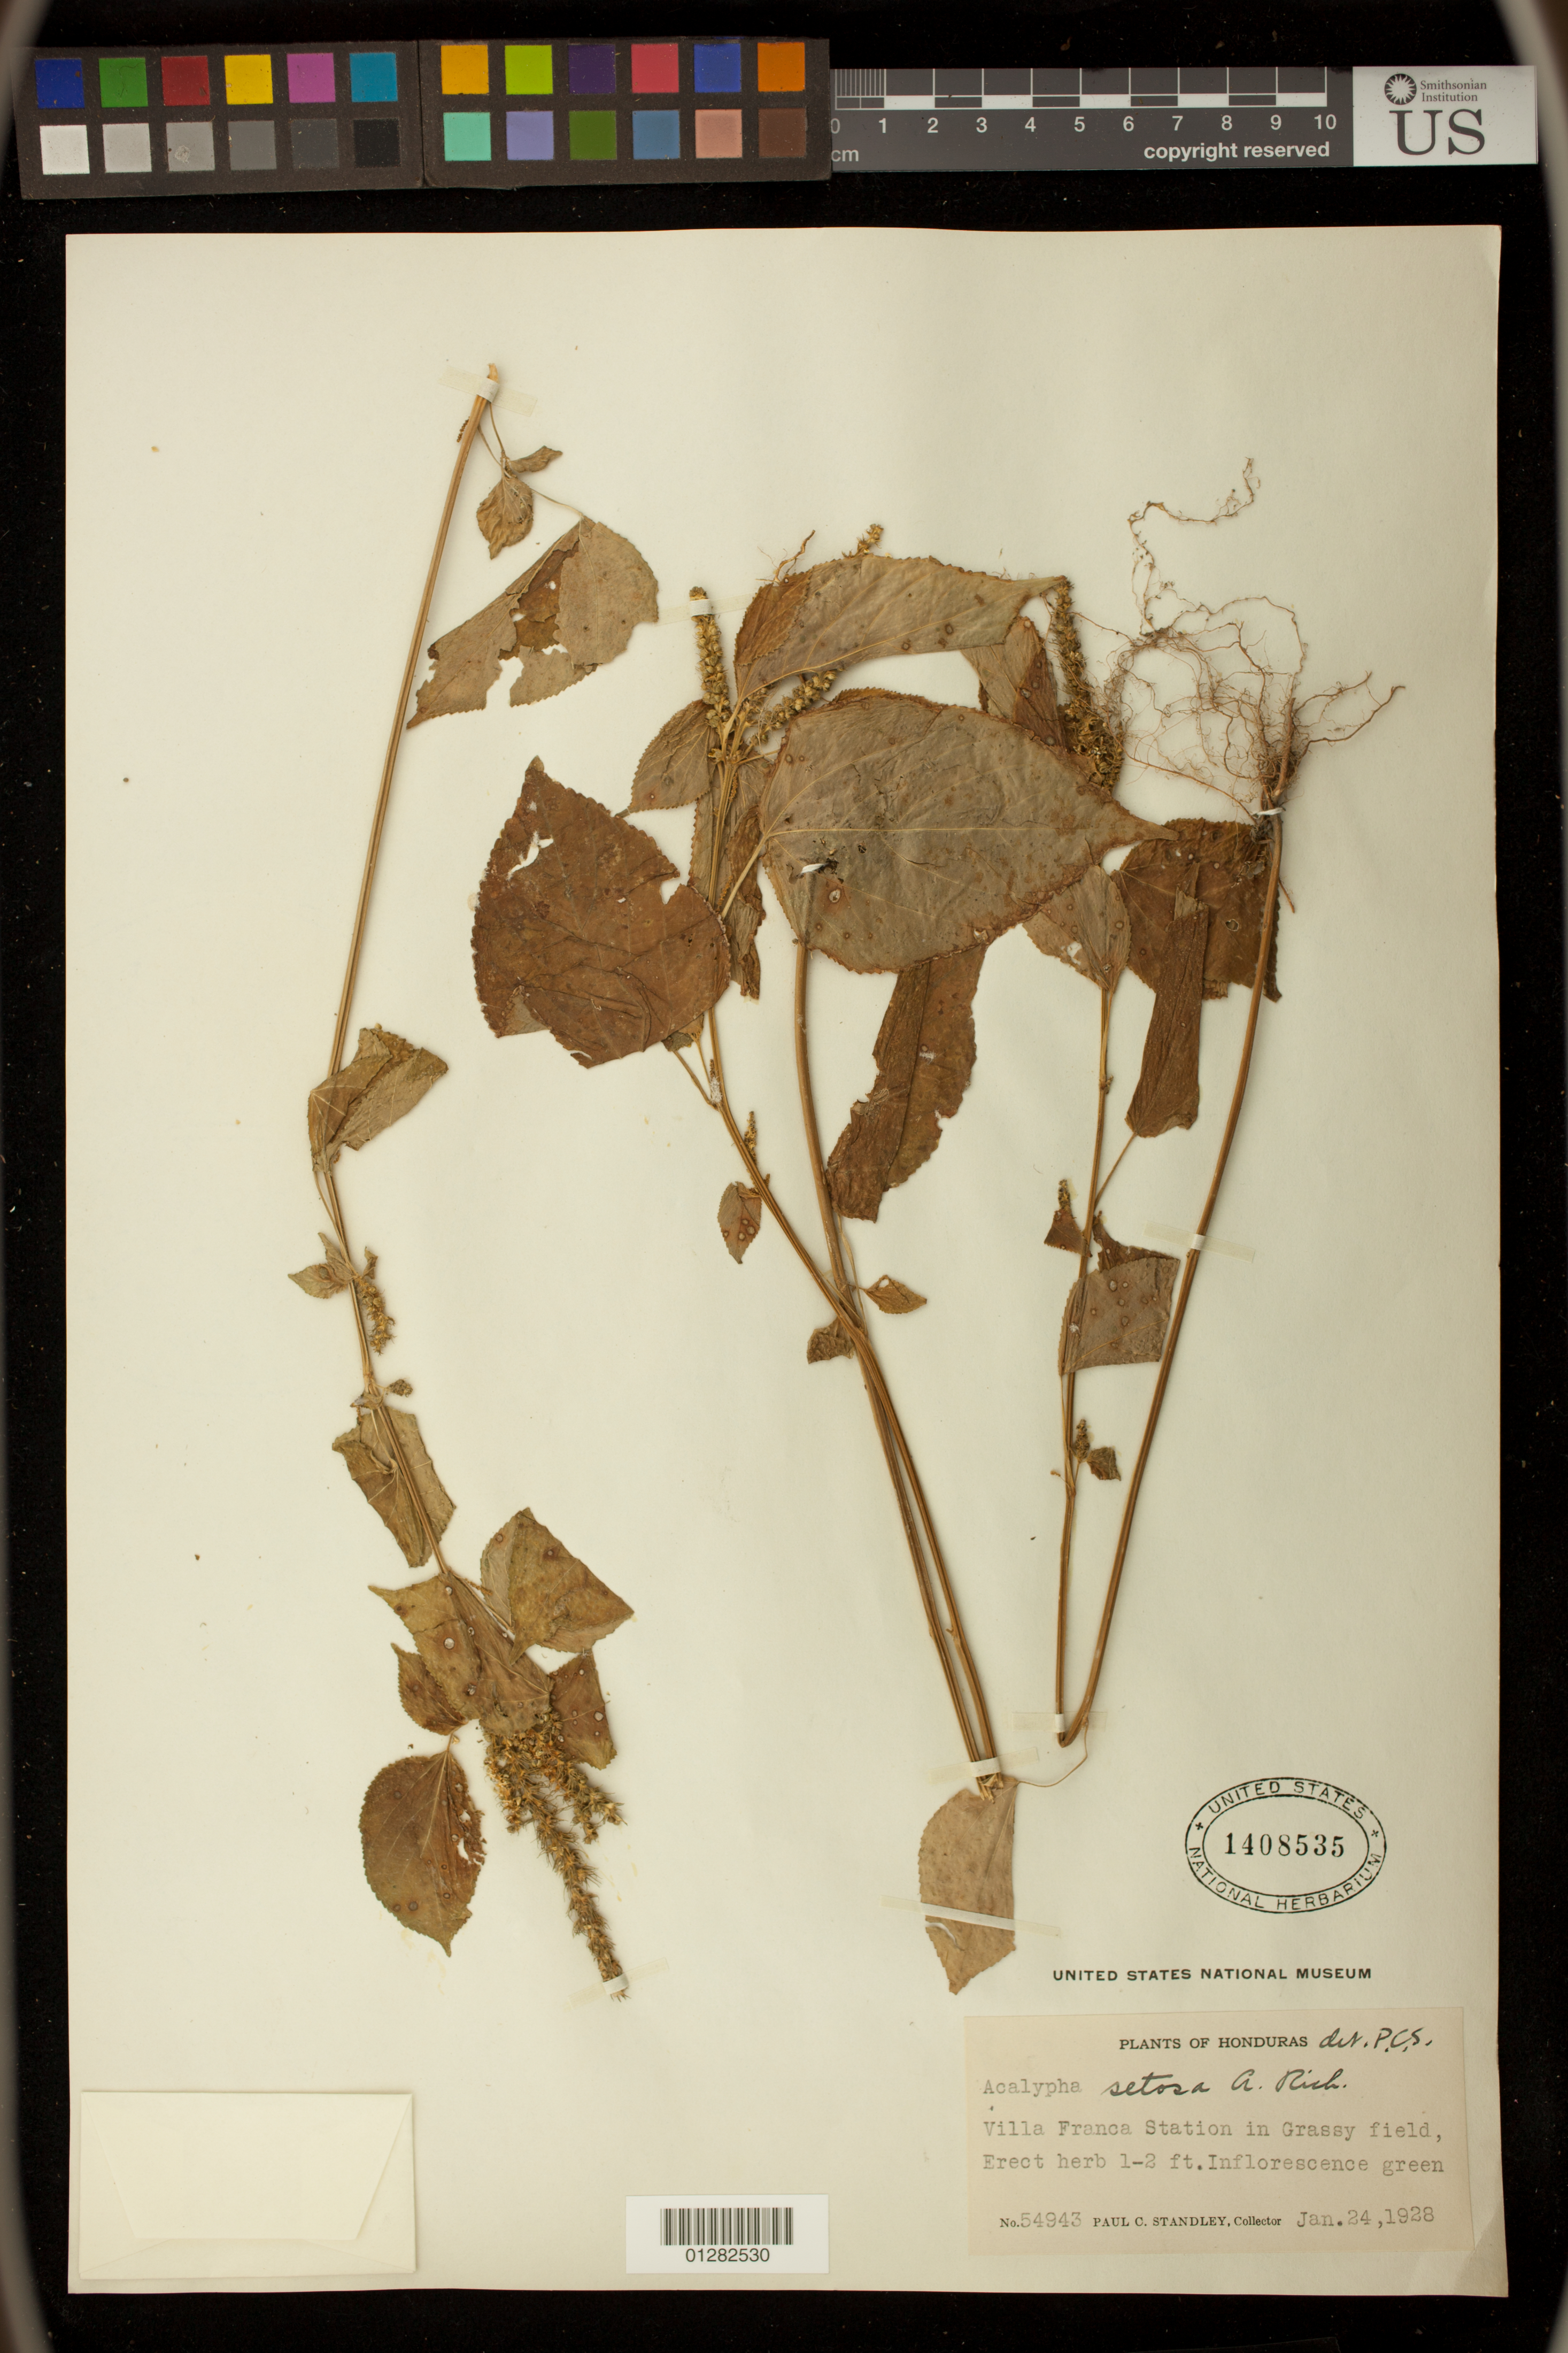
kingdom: Plantae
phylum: Tracheophyta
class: Magnoliopsida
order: Malpighiales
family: Euphorbiaceae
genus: Acalypha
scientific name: Acalypha setosa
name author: A. Rich.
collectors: E. Palmer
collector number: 54943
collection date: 1928-01-24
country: Honduras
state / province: Atlántida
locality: Villa Franca Station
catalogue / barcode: US 1408535